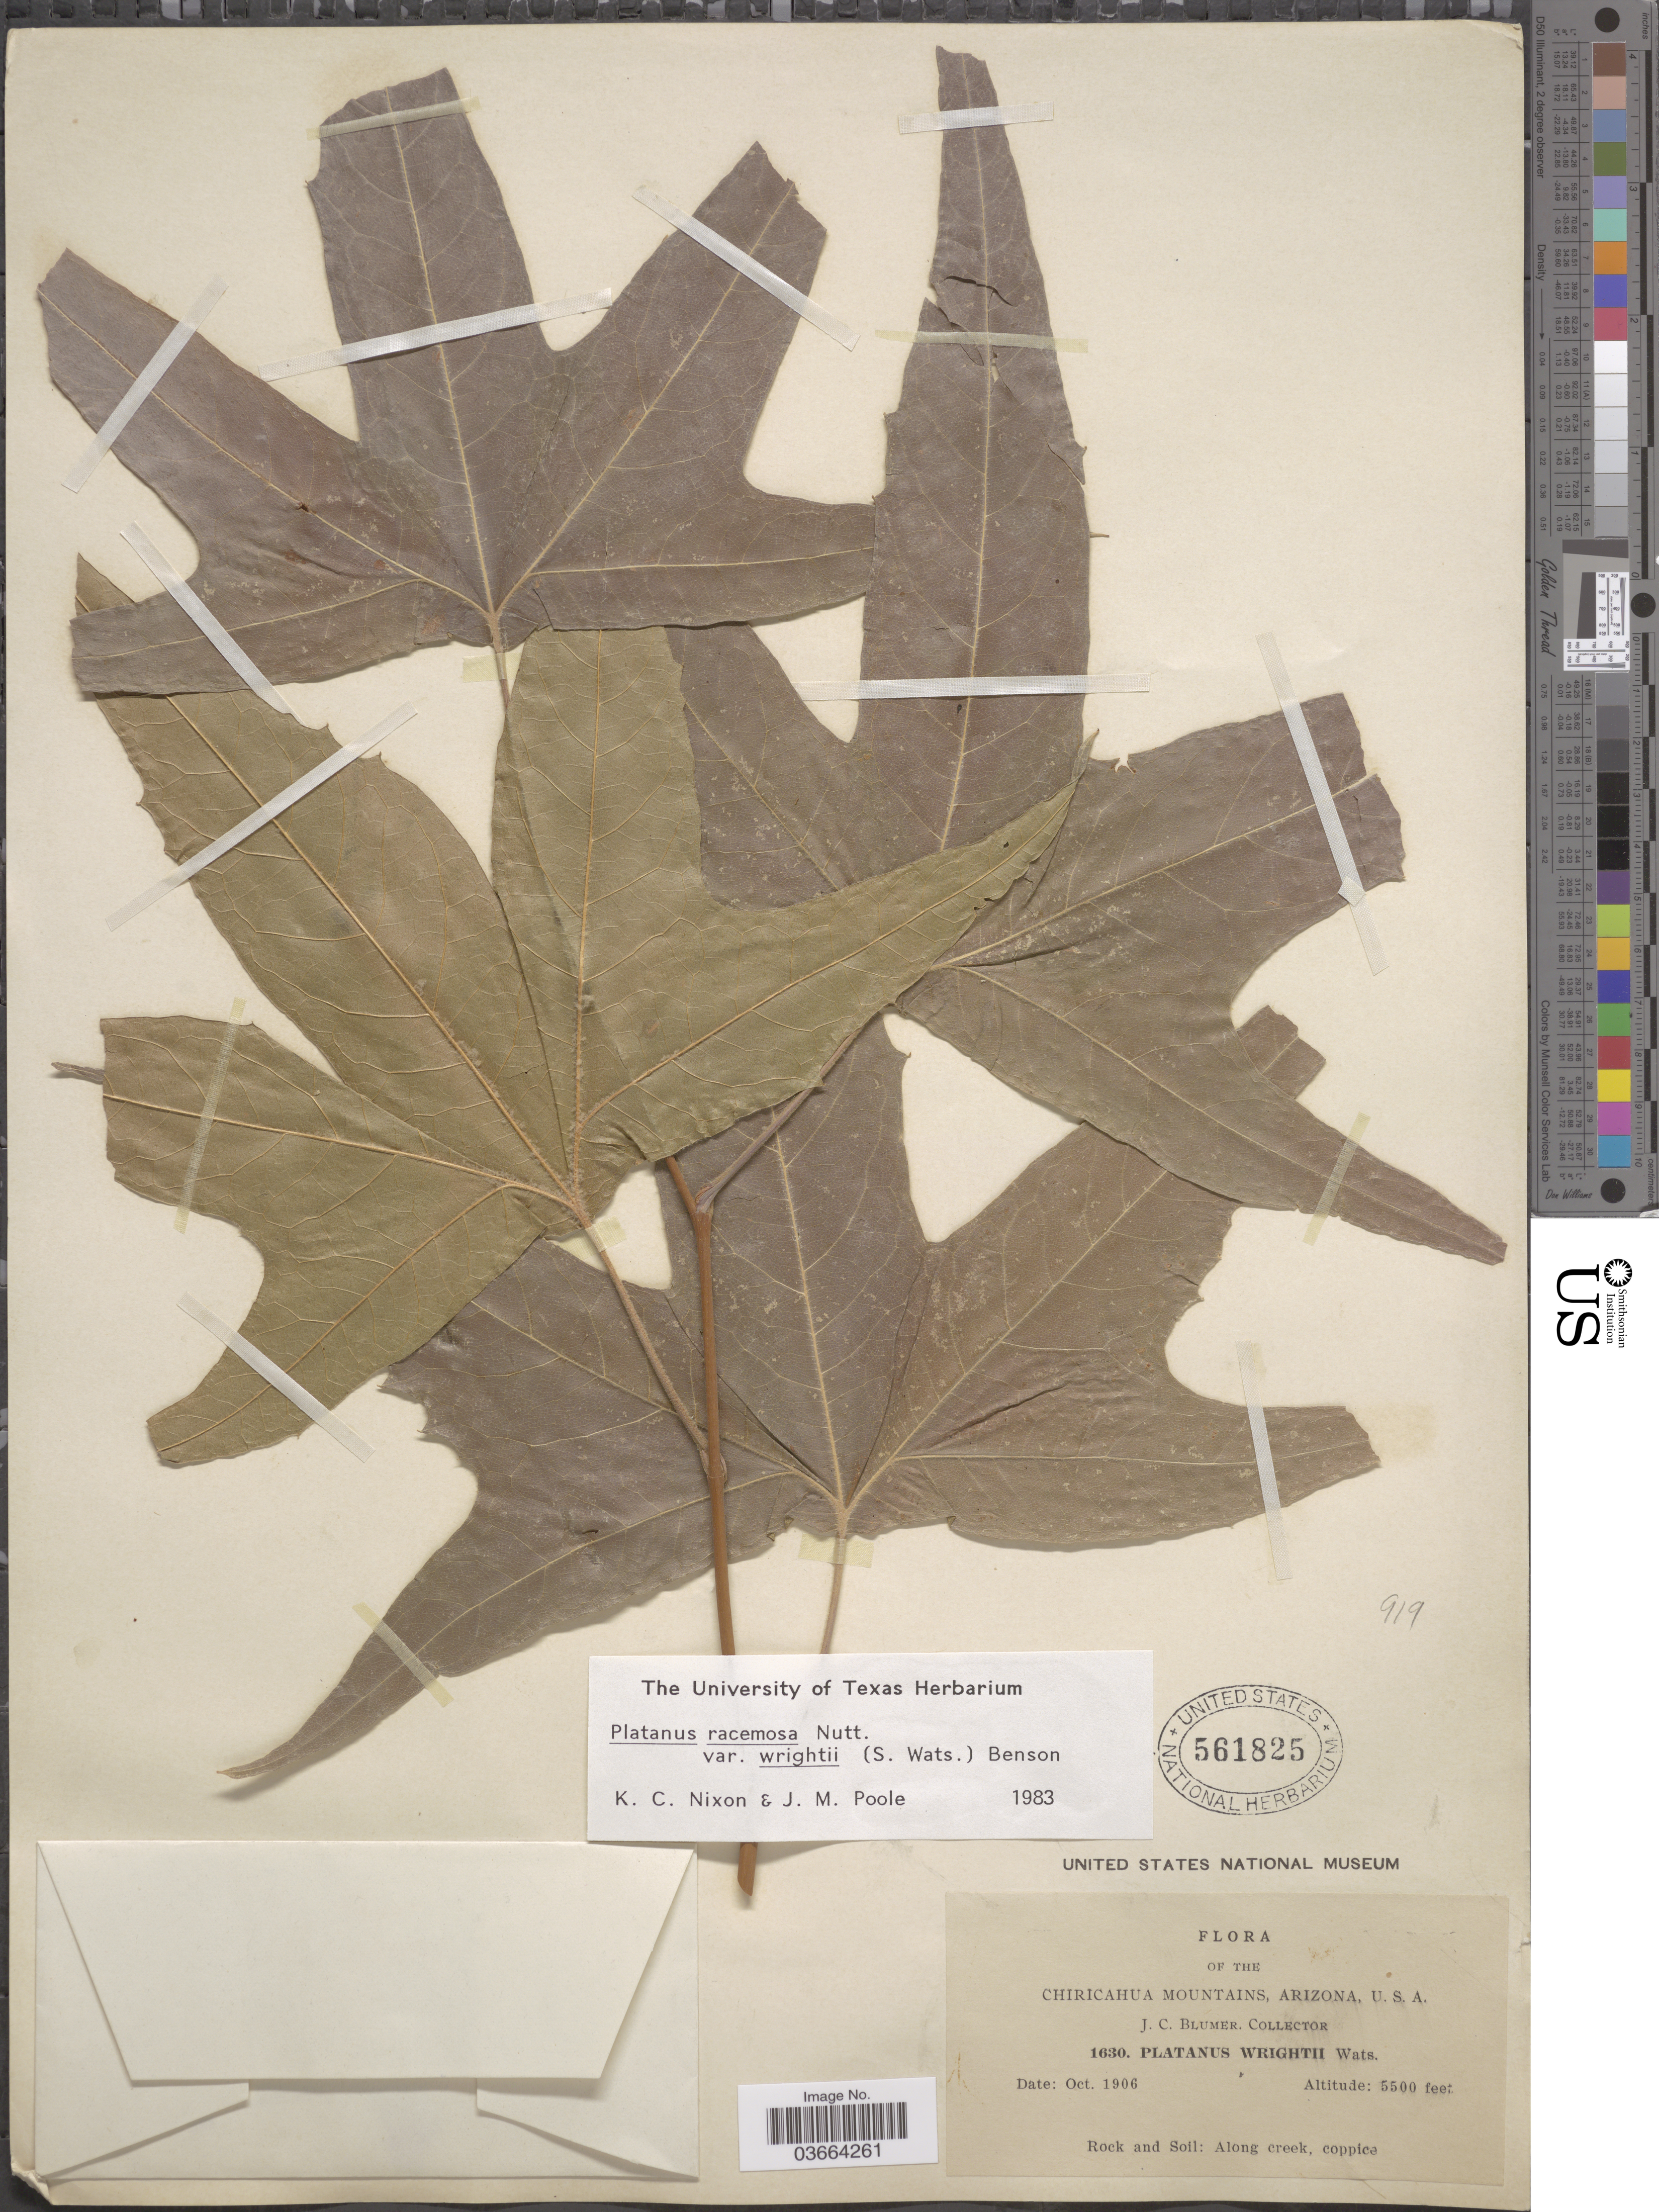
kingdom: Plantae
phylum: Tracheophyta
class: Magnoliopsida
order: Proteales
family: Platanaceae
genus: Platanus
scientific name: Platanus racemosa var. wrightii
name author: (S. Watson) L.D. Benson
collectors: J. C. Blumer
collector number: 1630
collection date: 1906-10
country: United States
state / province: Arizona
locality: Chiricahua Mountains.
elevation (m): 1676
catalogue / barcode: US 561825